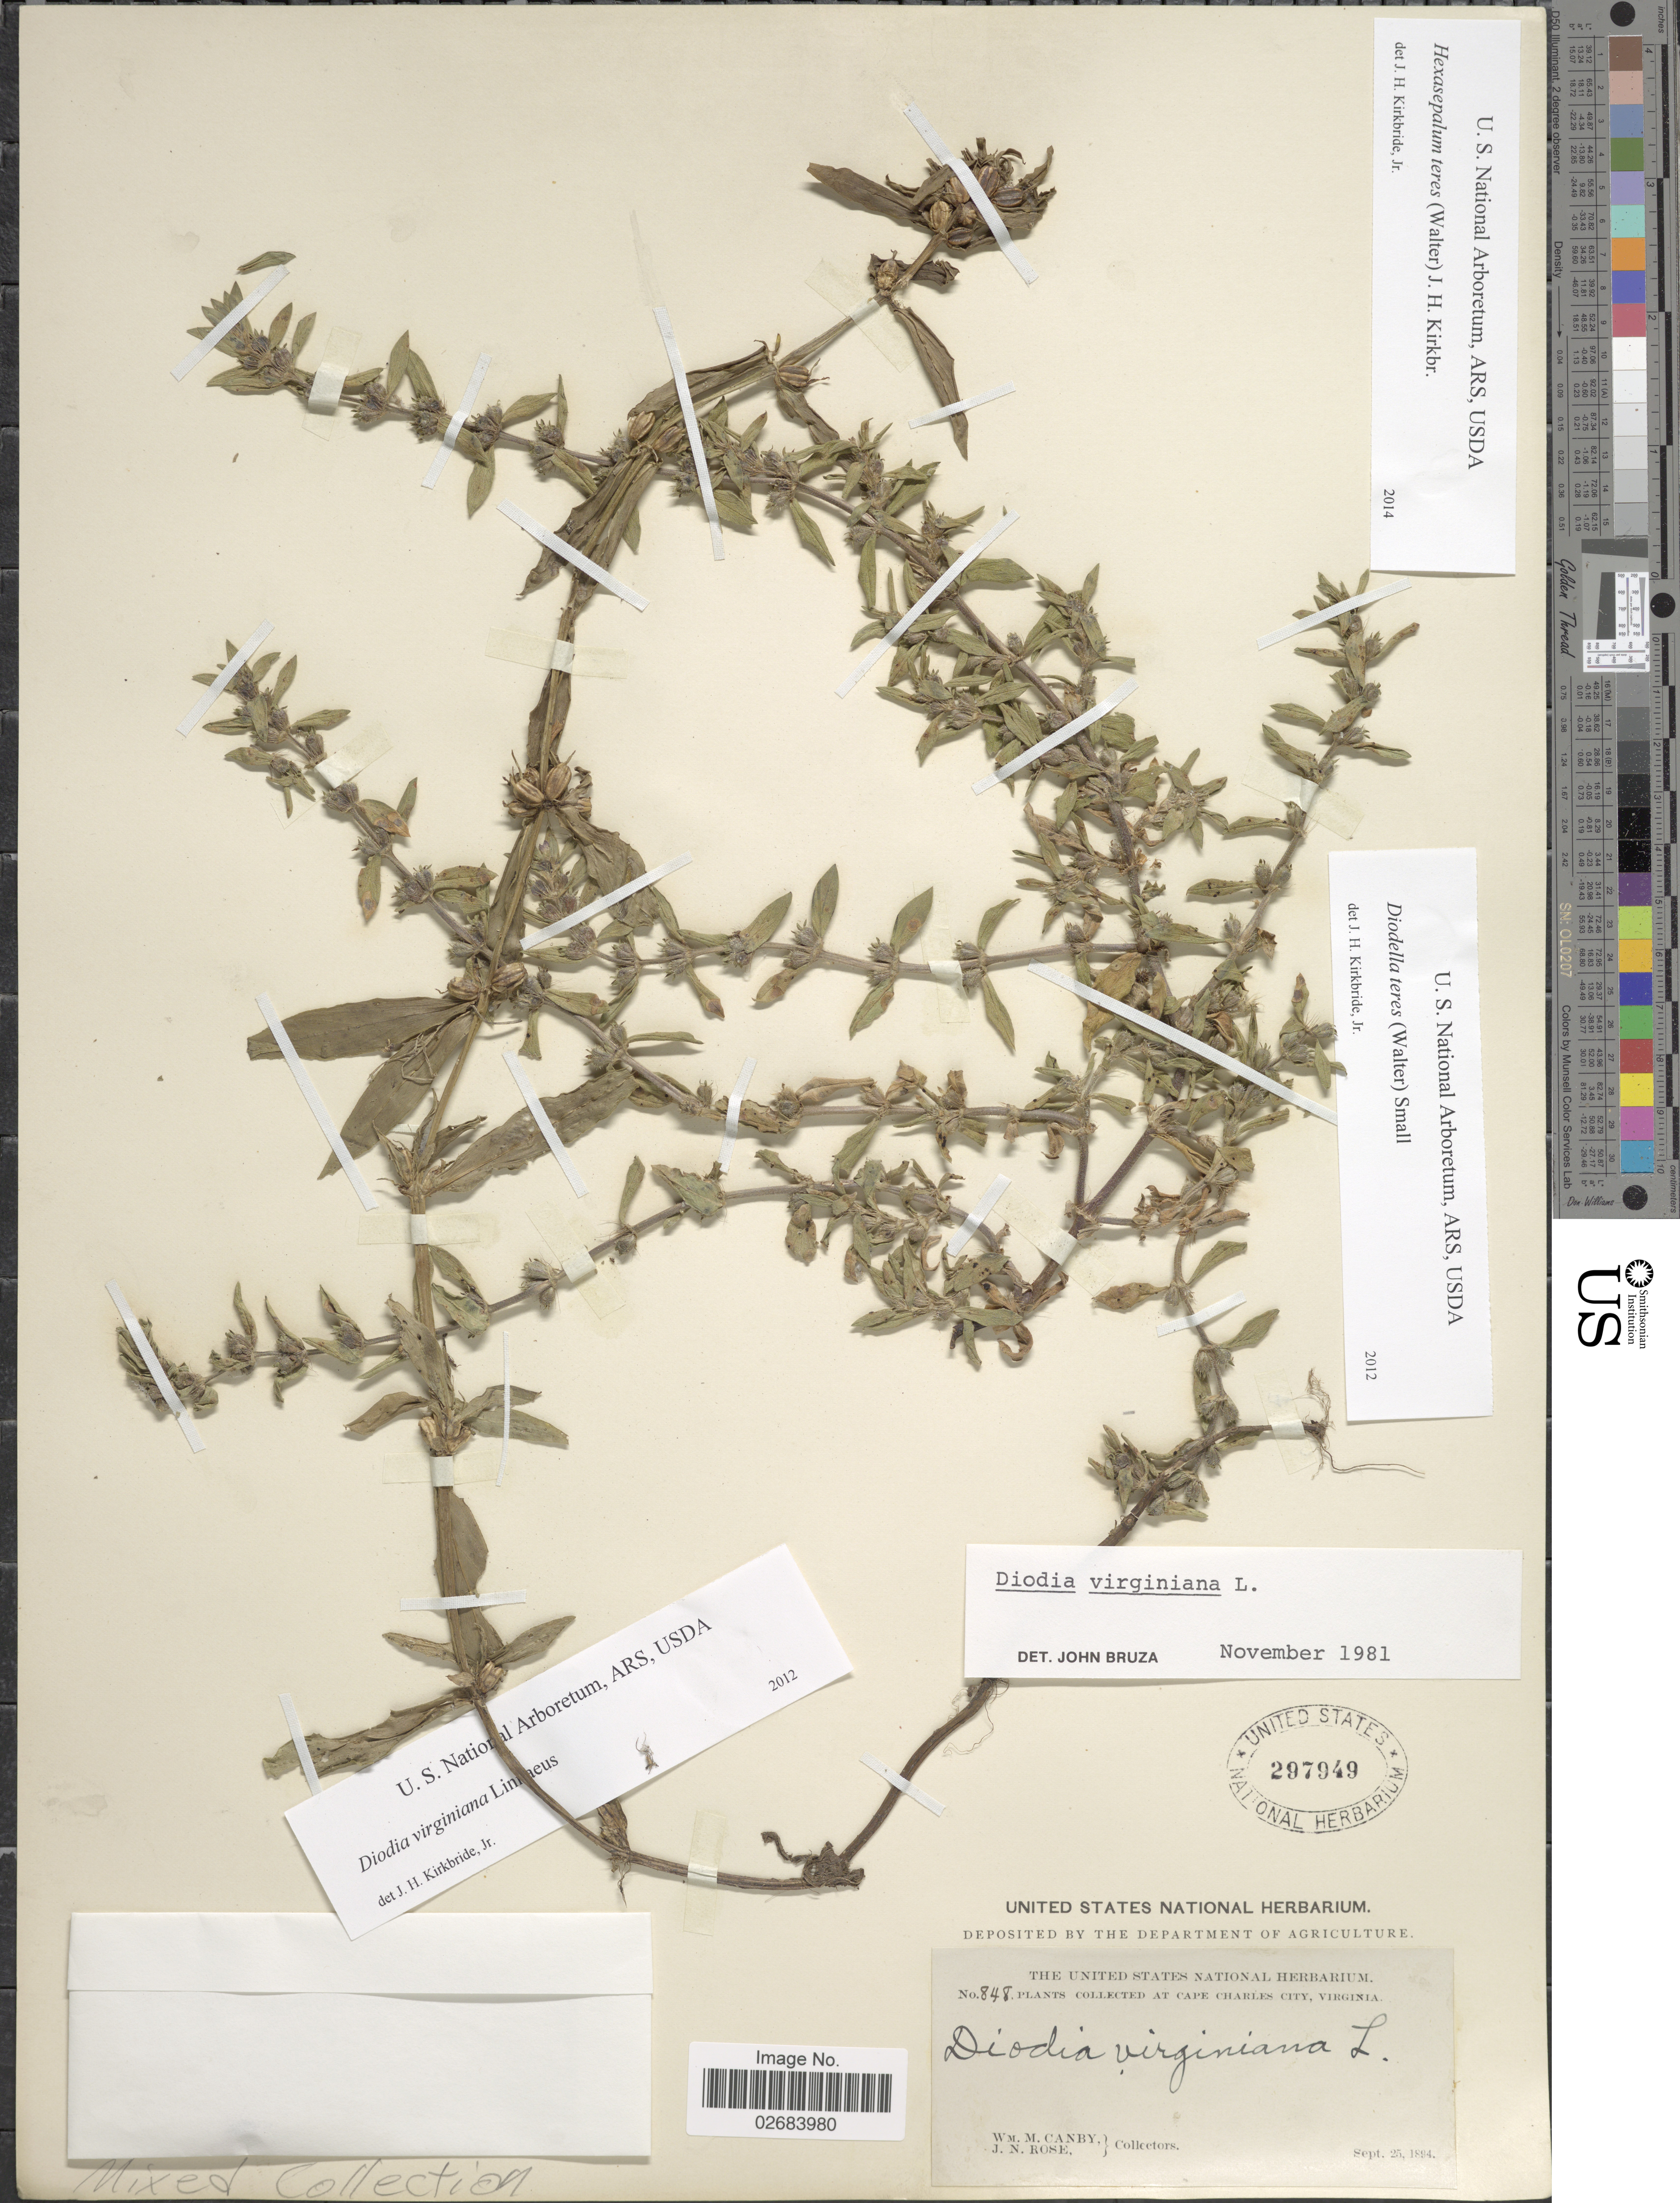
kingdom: Plantae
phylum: Tracheophyta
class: Magnoliopsida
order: Gentianales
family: Rubiaceae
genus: Diodia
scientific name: Diodia teres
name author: Walter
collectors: W. M. Canby & J. N. Rose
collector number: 848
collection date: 1894-09-25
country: United States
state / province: Virginia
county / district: Charles City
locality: At Cape Charles City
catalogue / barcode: US 297949